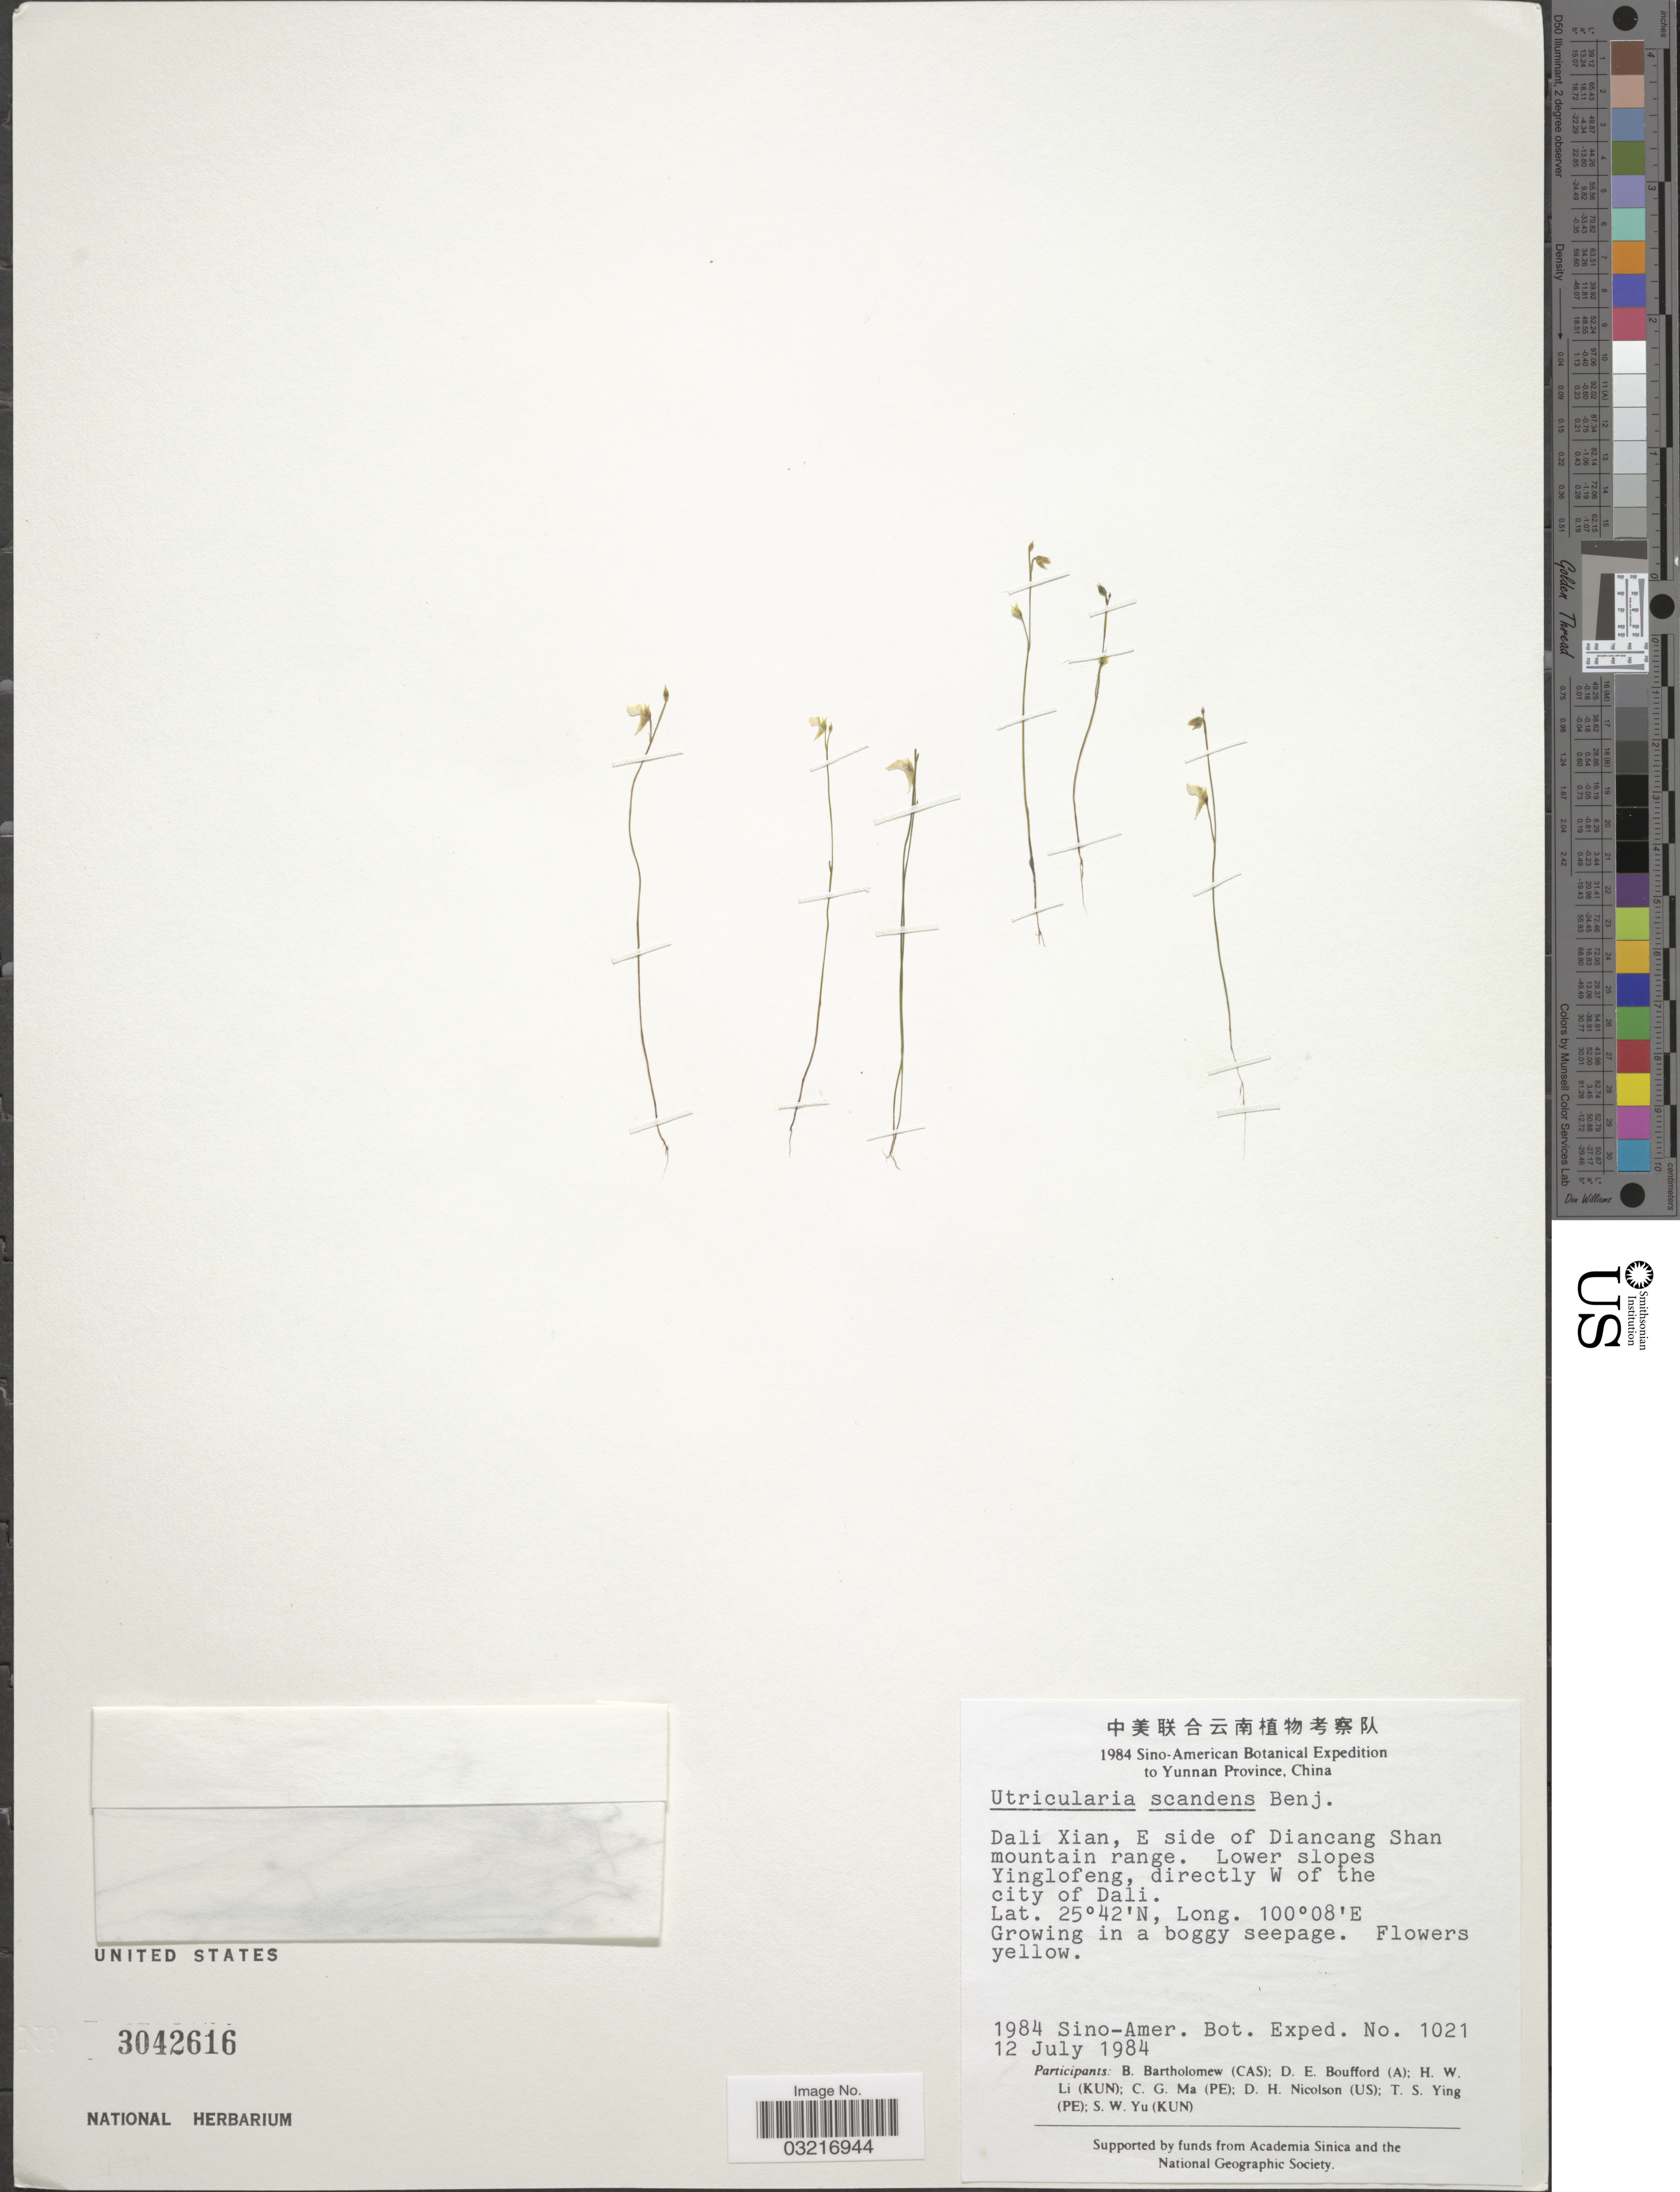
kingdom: Plantae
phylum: Tracheophyta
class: Magnoliopsida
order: Lamiales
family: Lentibulariaceae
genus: Utricularia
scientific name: Utricularia scandens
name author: Benj.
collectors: Sino-Amer. Bot. Exped. 1984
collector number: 1021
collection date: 1984-07-12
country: China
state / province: Yunnan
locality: Dali Xian, E side of Diancang Shan mountain range. Lower slopes Yinglofeng, directly W of the city of Dali.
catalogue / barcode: US 3042616